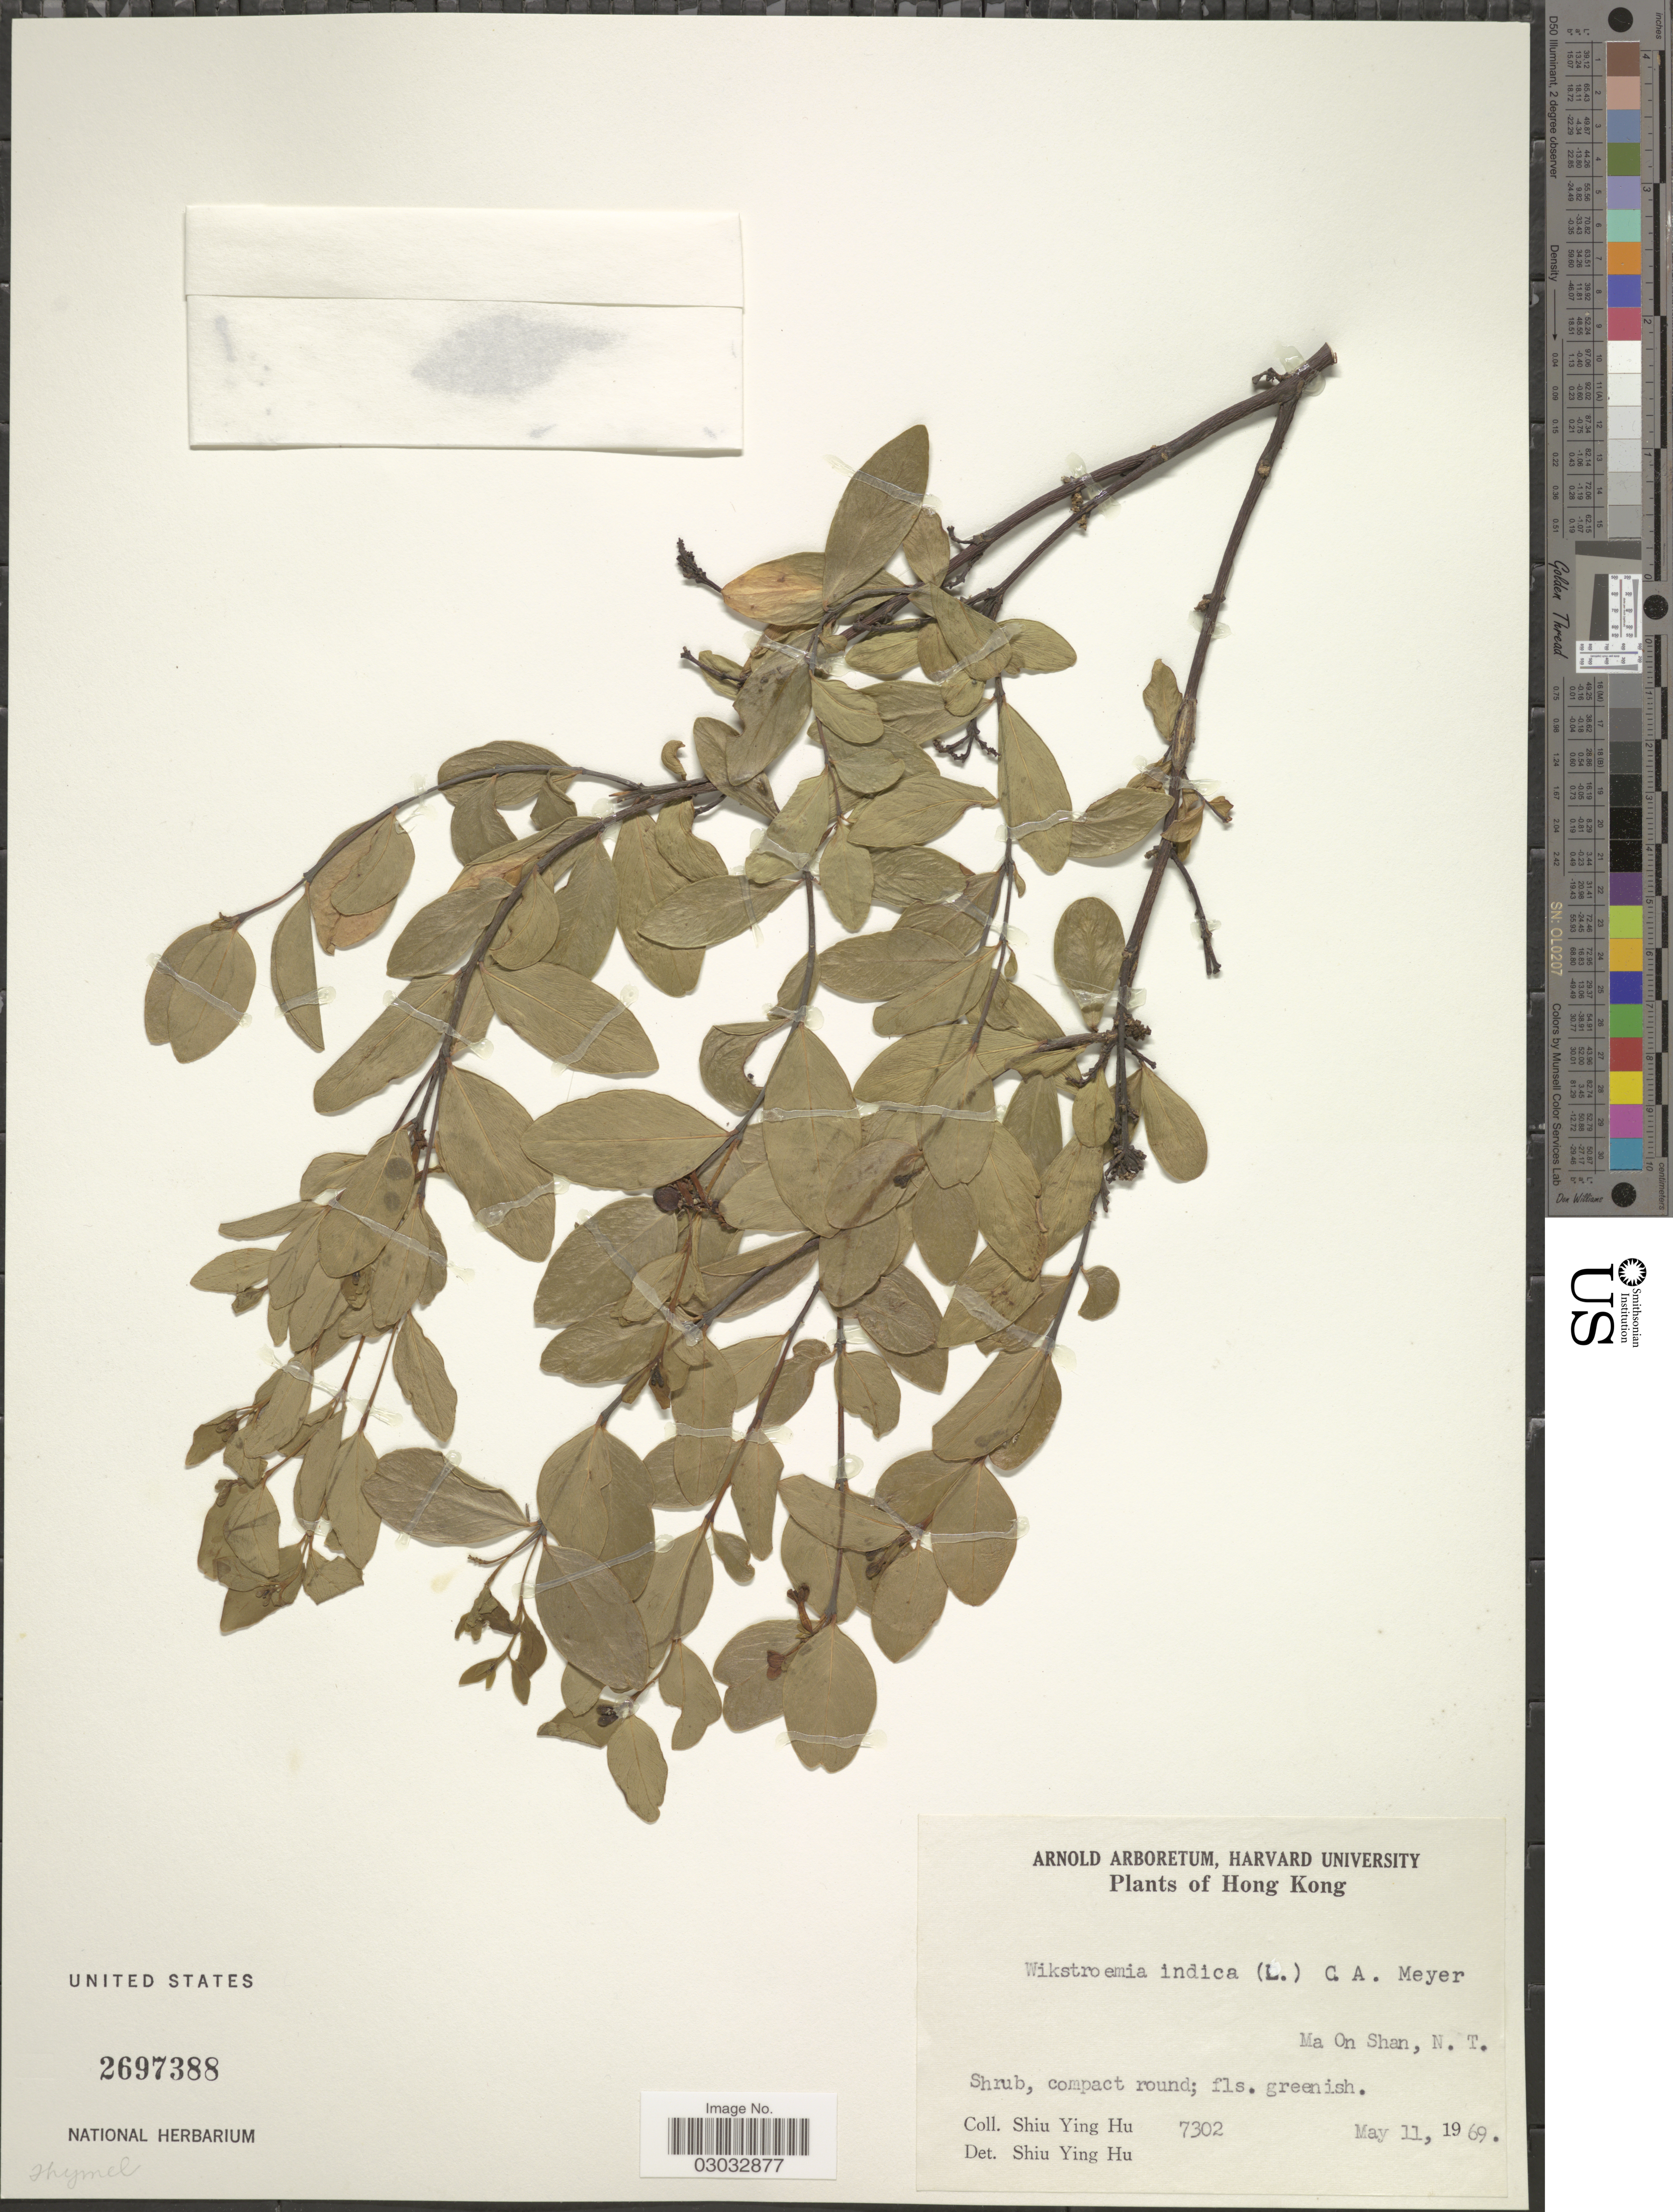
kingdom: Plantae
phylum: Tracheophyta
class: Magnoliopsida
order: Malvales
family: Thymelaeaceae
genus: Wikstroemia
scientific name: Wikstroemia indica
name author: (L.) C.A. Mey.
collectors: S. Y. Hu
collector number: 7302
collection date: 1969-05-11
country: China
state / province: Hong Kong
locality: Ma On Shan, N. T.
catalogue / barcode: US 2697388